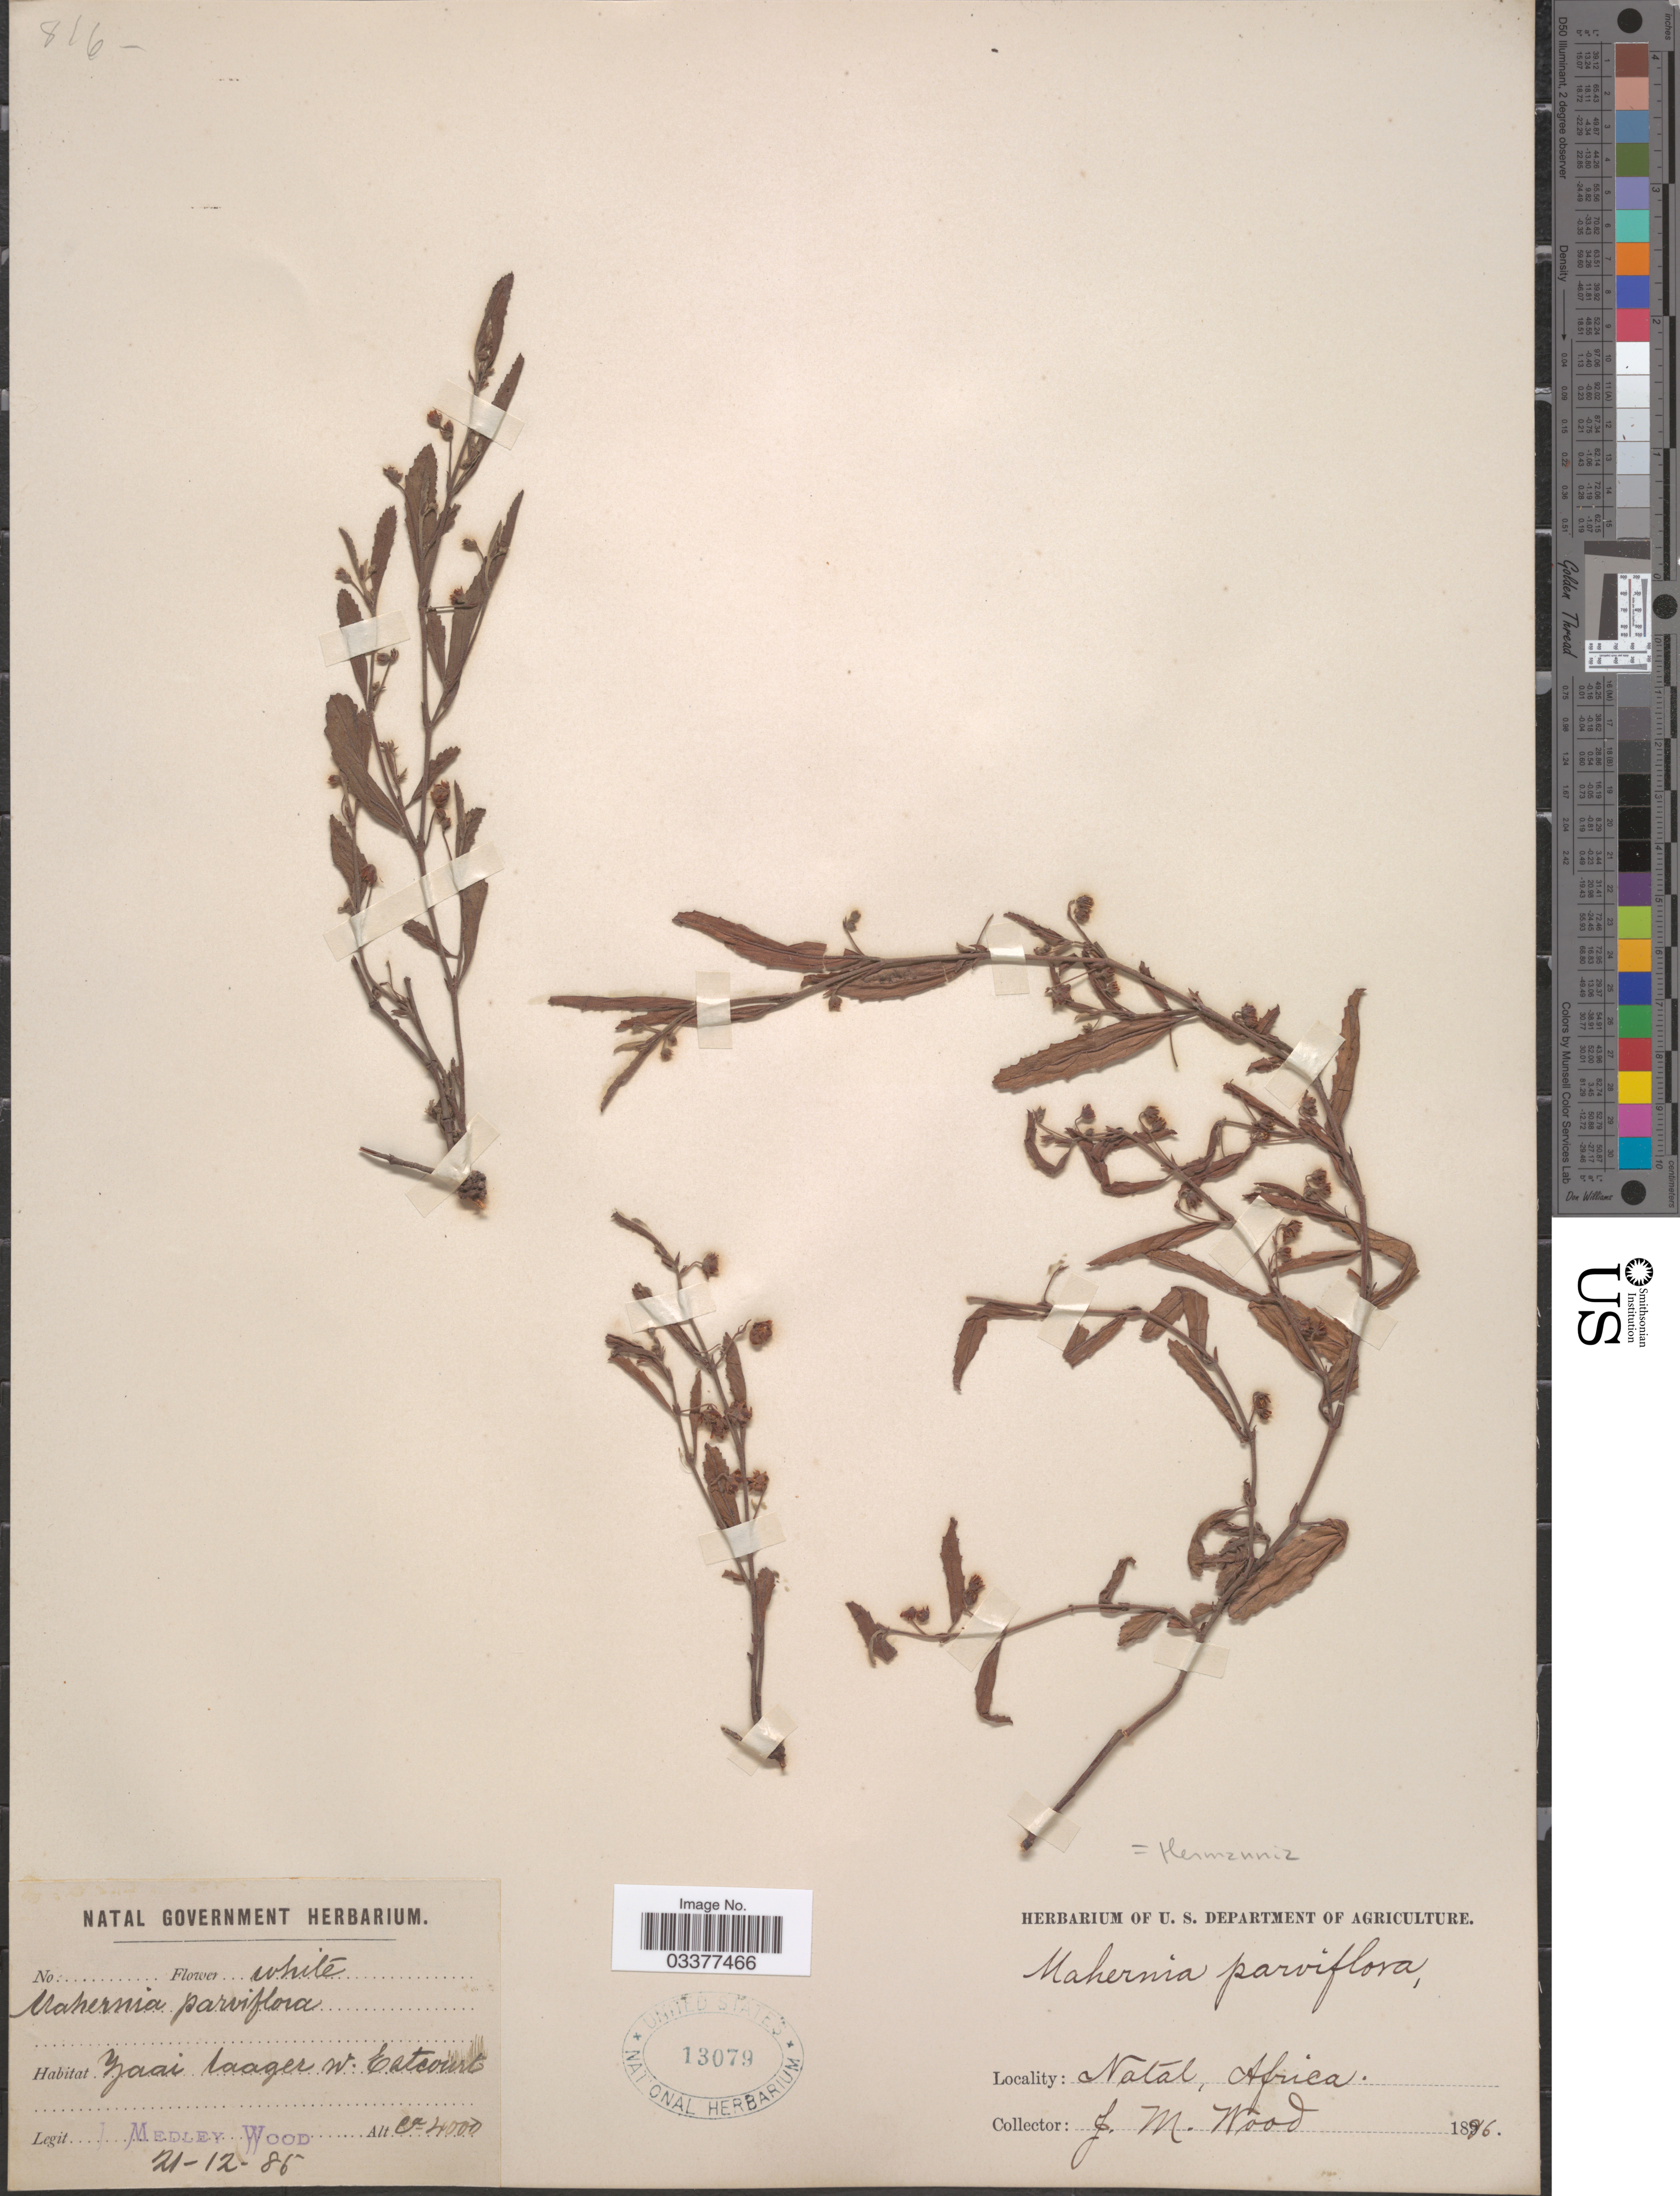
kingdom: Plantae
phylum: Tracheophyta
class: Magnoliopsida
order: Malvales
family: Malvaceae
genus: Hermannia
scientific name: Hermannia parviflora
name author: Eckl. & Zeyh.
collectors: J. Medley Wood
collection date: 1886-12-21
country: South Africa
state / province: KwaZulu-Natal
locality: Zaai laager w. Estcourt. Natal.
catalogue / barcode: US 13079